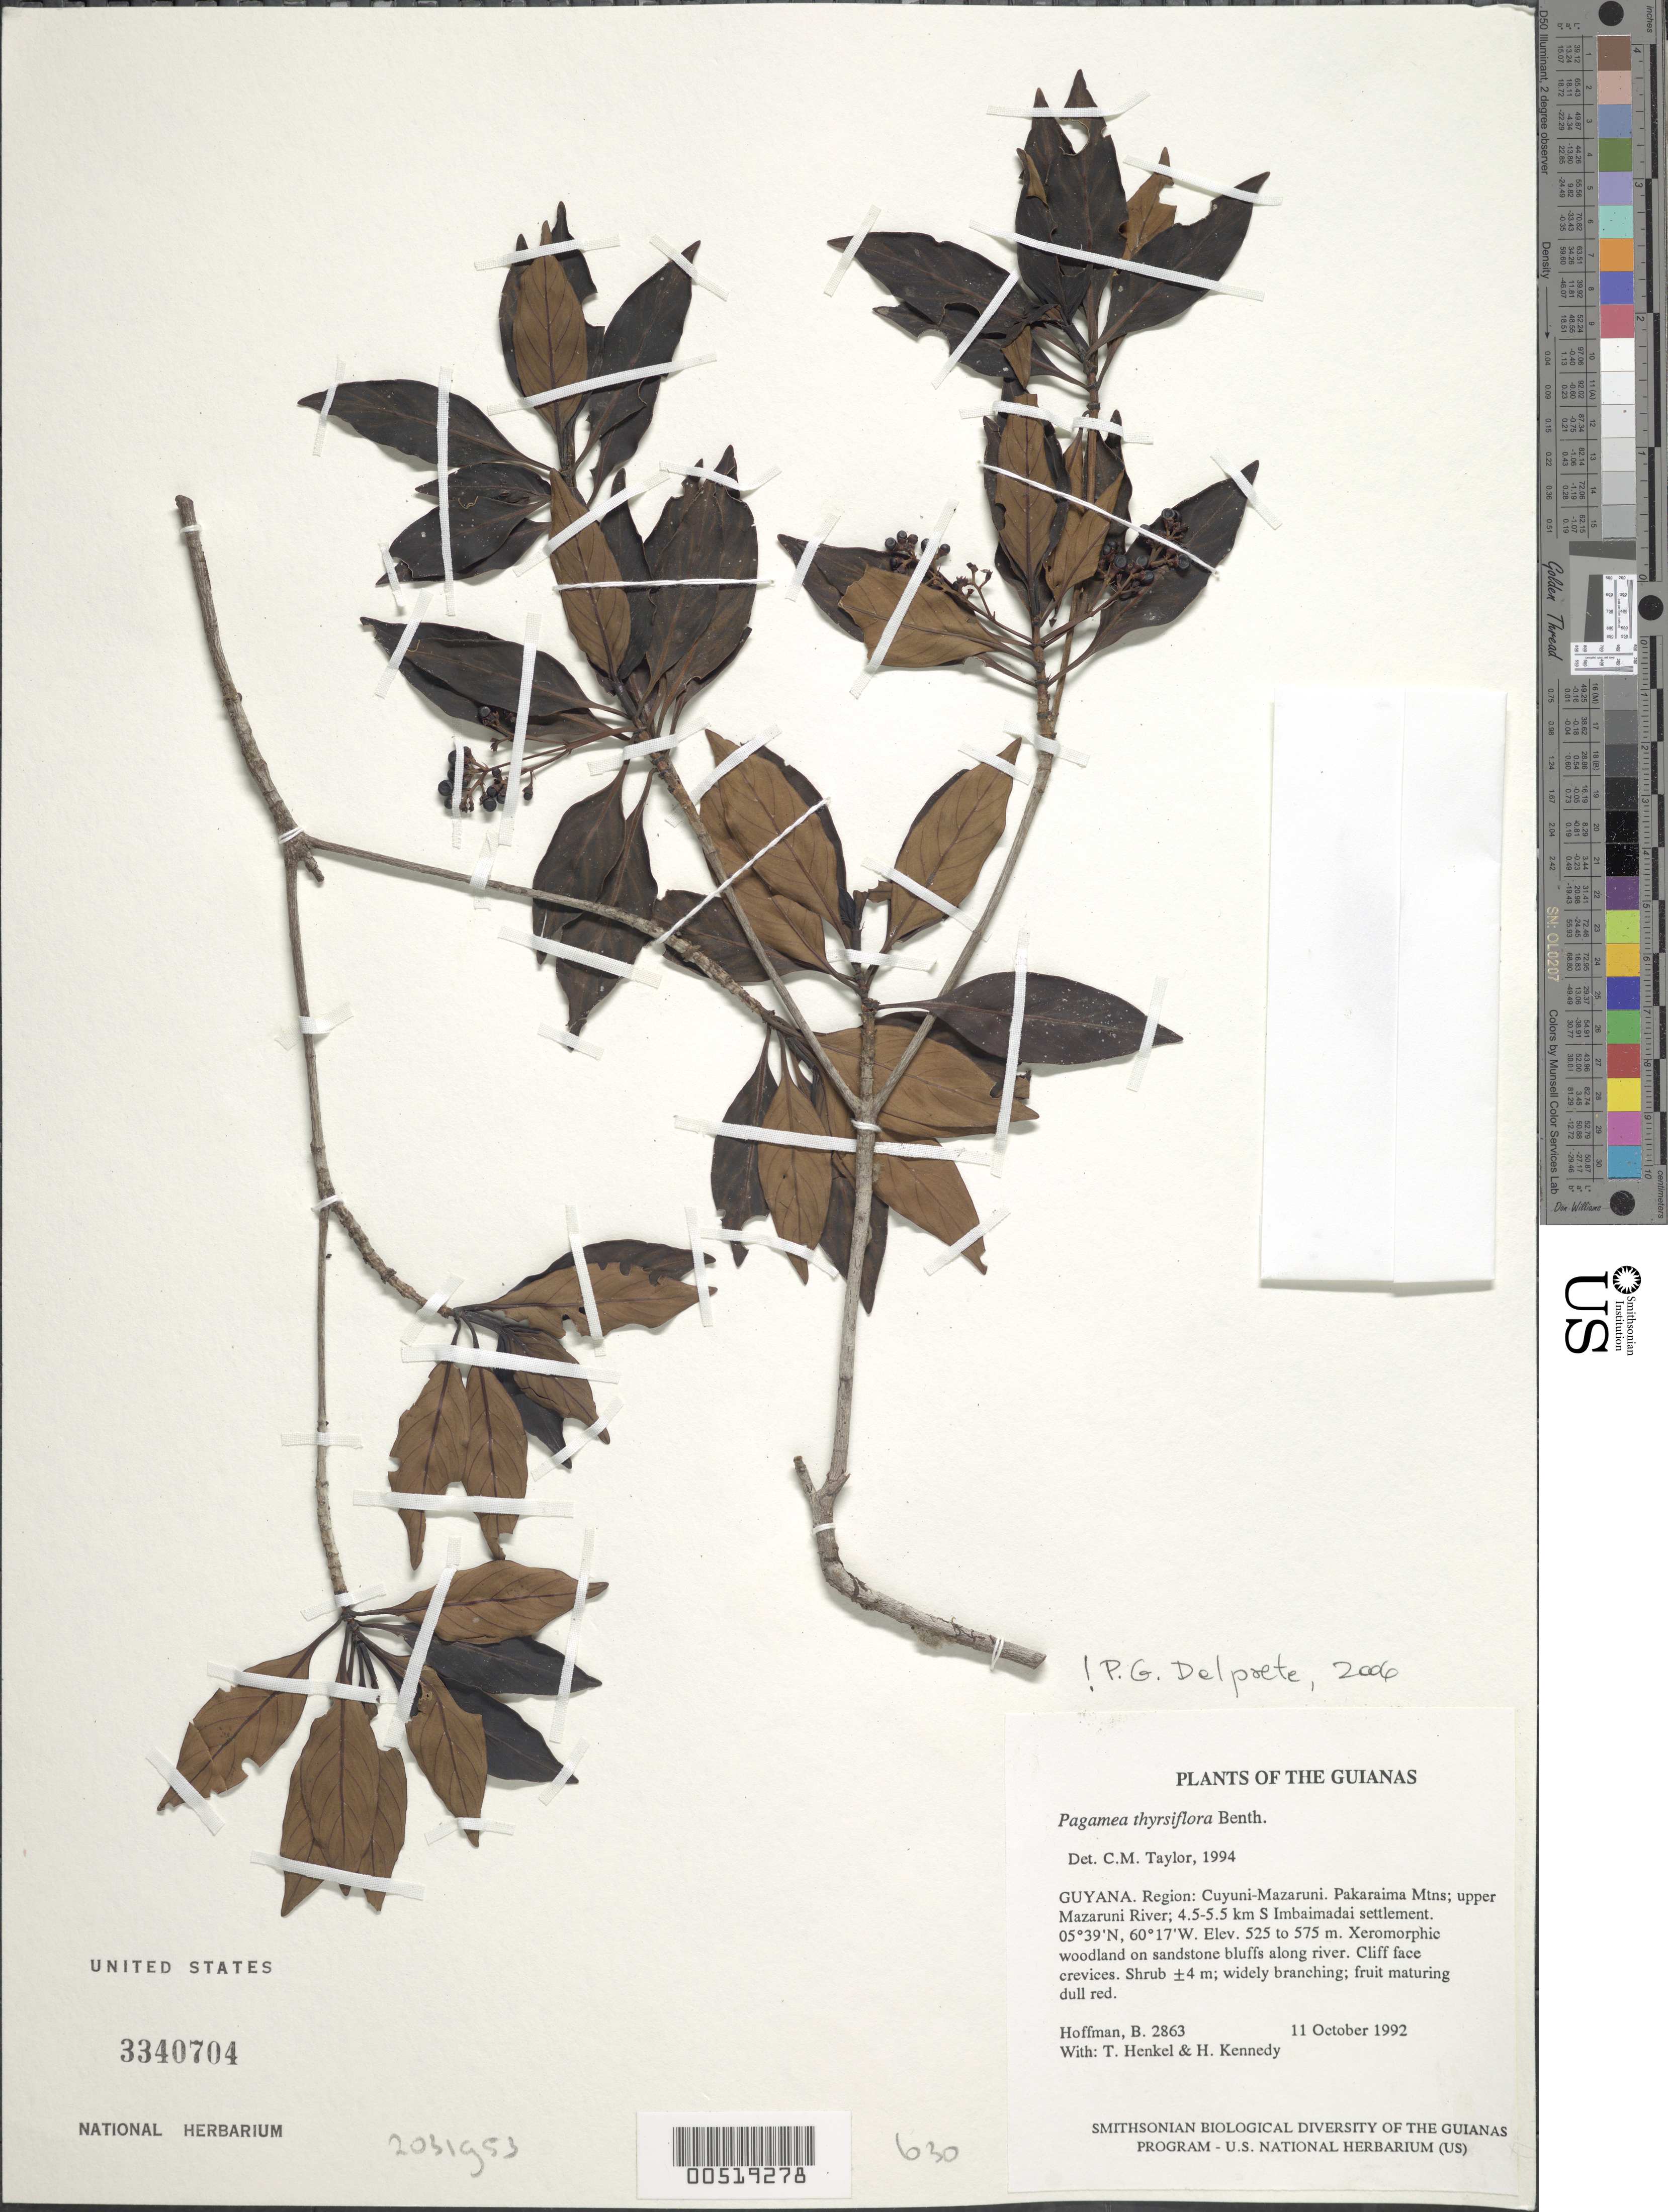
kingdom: Plantae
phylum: Tracheophyta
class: Magnoliopsida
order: Gentianales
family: Rubiaceae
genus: Pagamea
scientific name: Pagamea thyrsiflora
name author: Spruce ex Benth.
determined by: Delprete, P. G., Herb. de Guyane Cay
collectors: B. Hoffman, T. Henkel & H. Kennedy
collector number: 2863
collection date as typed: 11 October 1992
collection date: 1992-10-11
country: Guyana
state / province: Cuyuni-Mazaruni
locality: Pakaraima Mountains; upper Mazaruni River; 4.5-5.5 km S of Imbaimadai settlement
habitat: Xeromorphic woodland on sandstone bluffs along river. Cliff face crevices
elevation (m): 525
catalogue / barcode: US 3340704-2